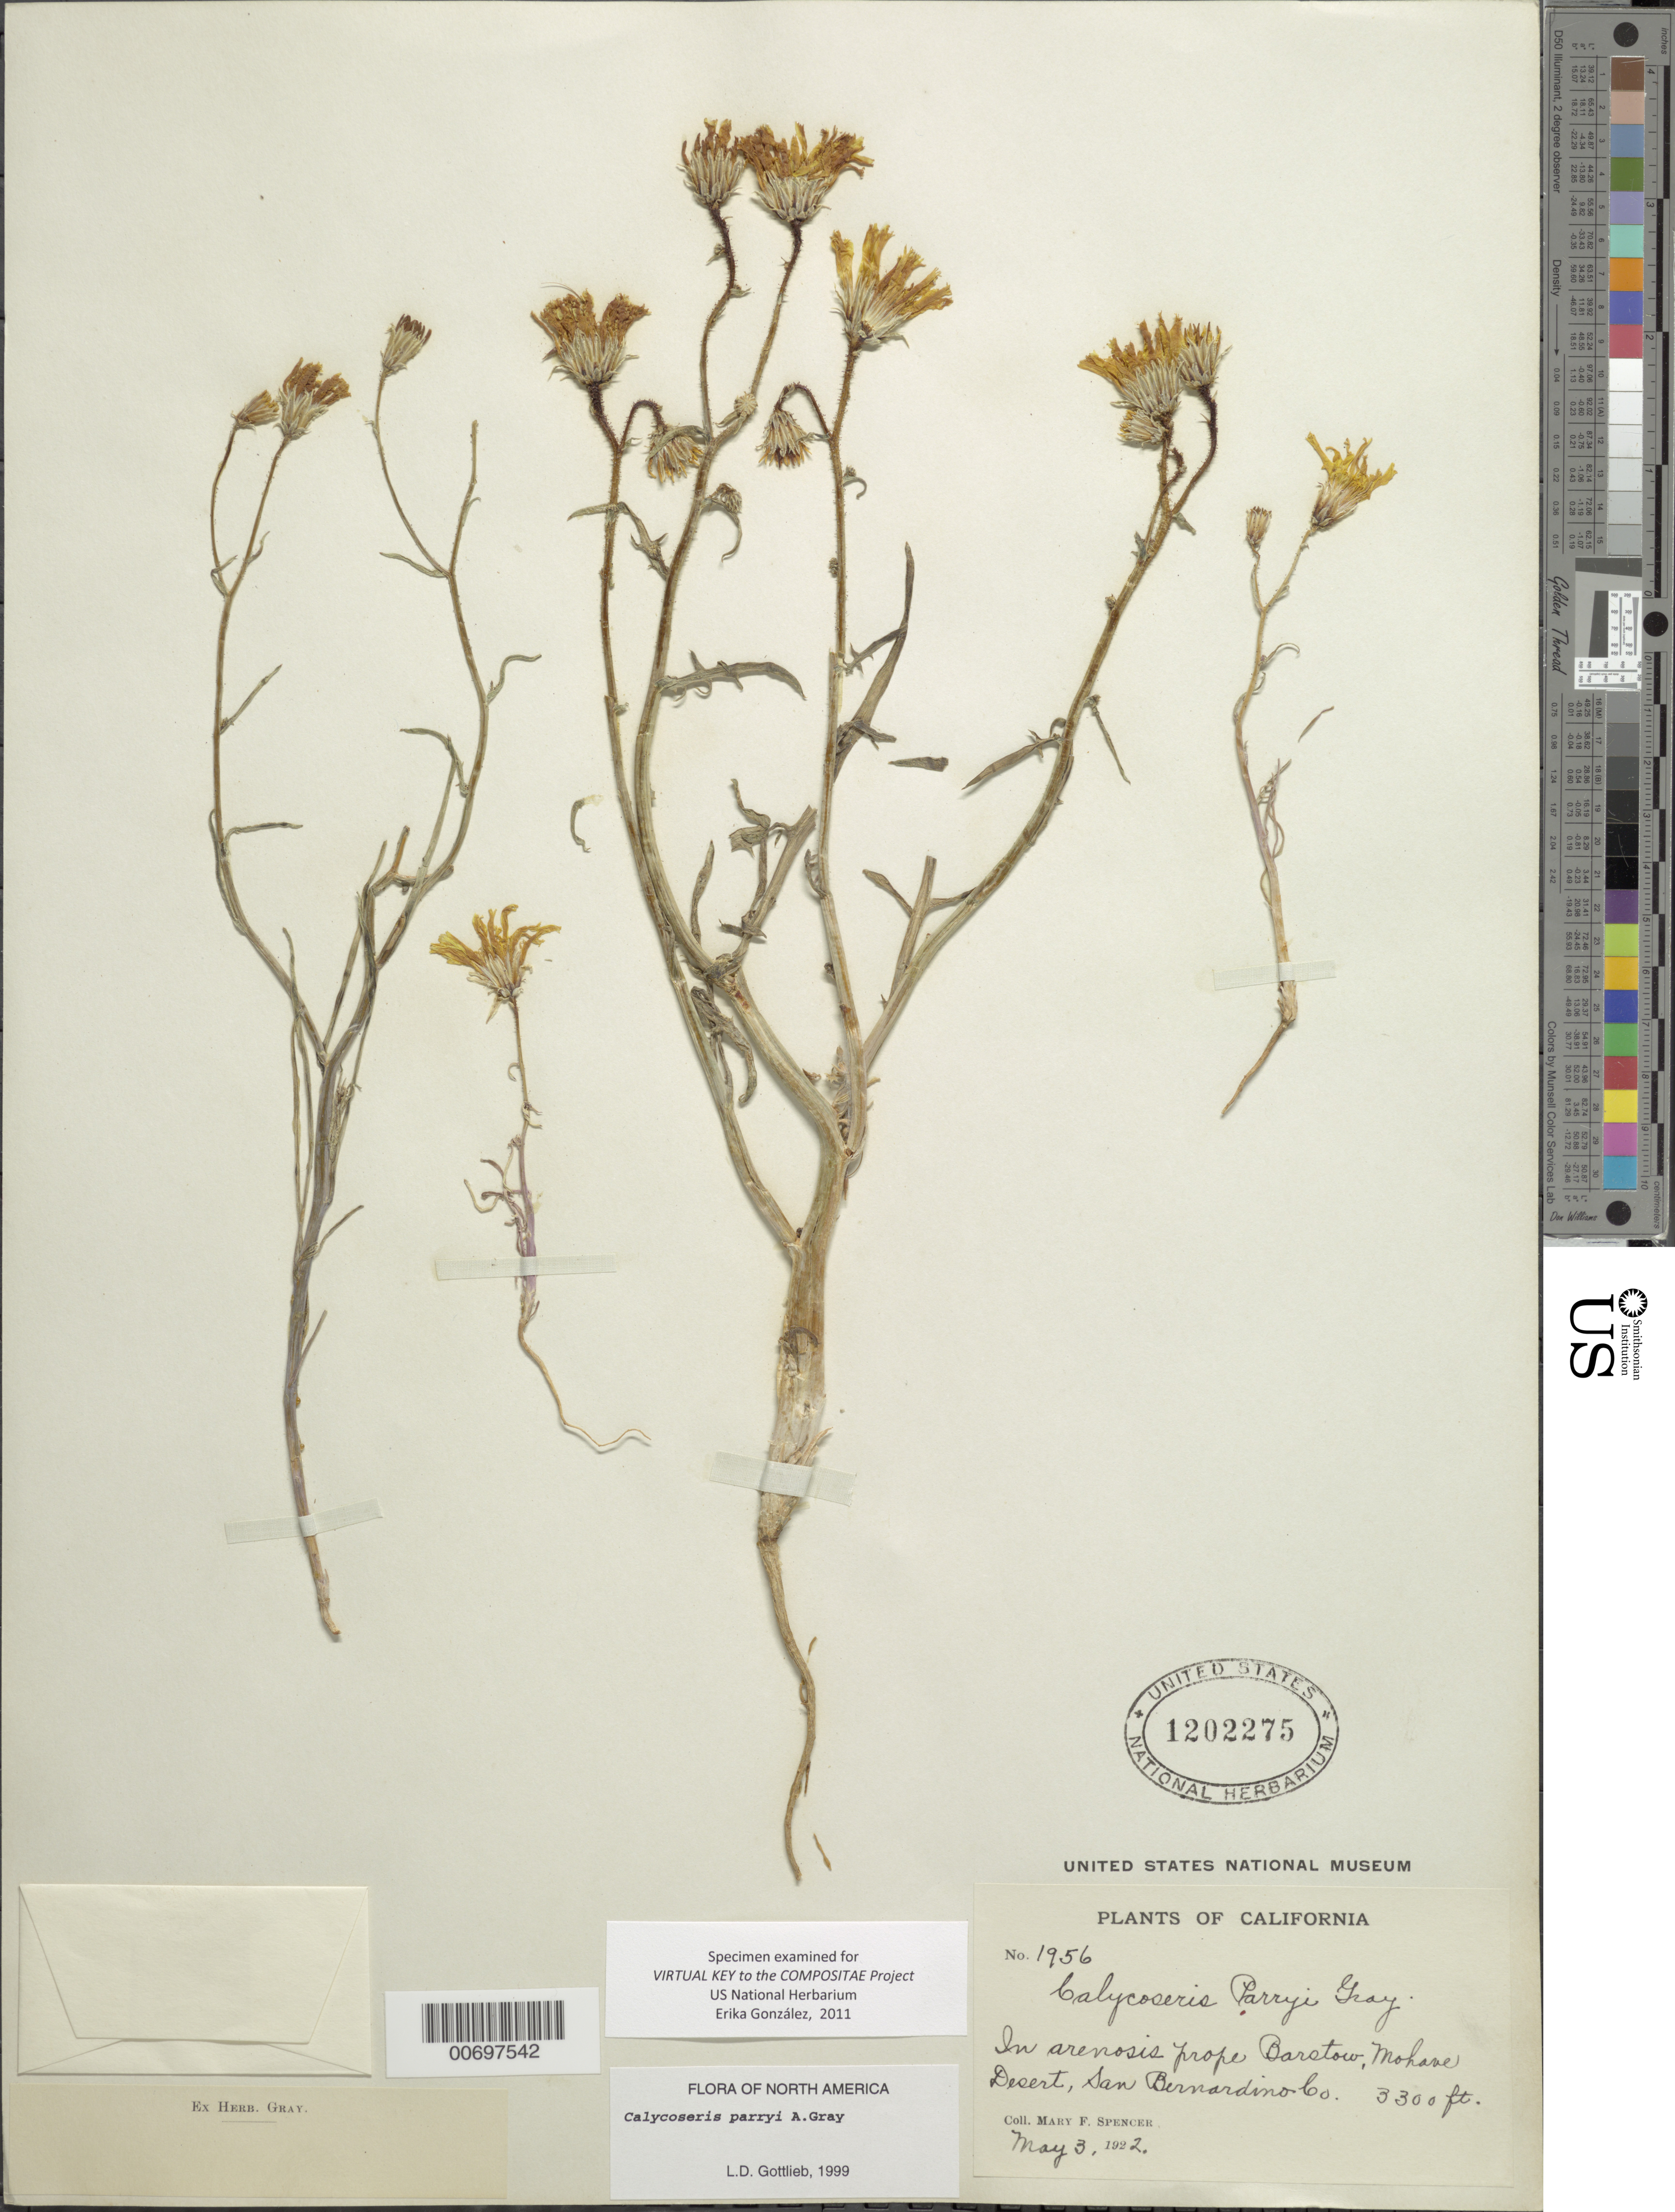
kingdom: Plantae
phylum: Tracheophyta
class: Magnoliopsida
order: Asterales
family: Asteraceae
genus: Calycoseris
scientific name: Calycoseris parryi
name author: A. Gray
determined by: Gottlieb, L. D.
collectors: M. Spencer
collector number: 1956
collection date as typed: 03 May 1922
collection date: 1922-05-03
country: United States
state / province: California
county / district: San Bernardino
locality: In arenosis prope Barstow, Mohave Desert.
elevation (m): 1006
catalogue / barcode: US 1202275